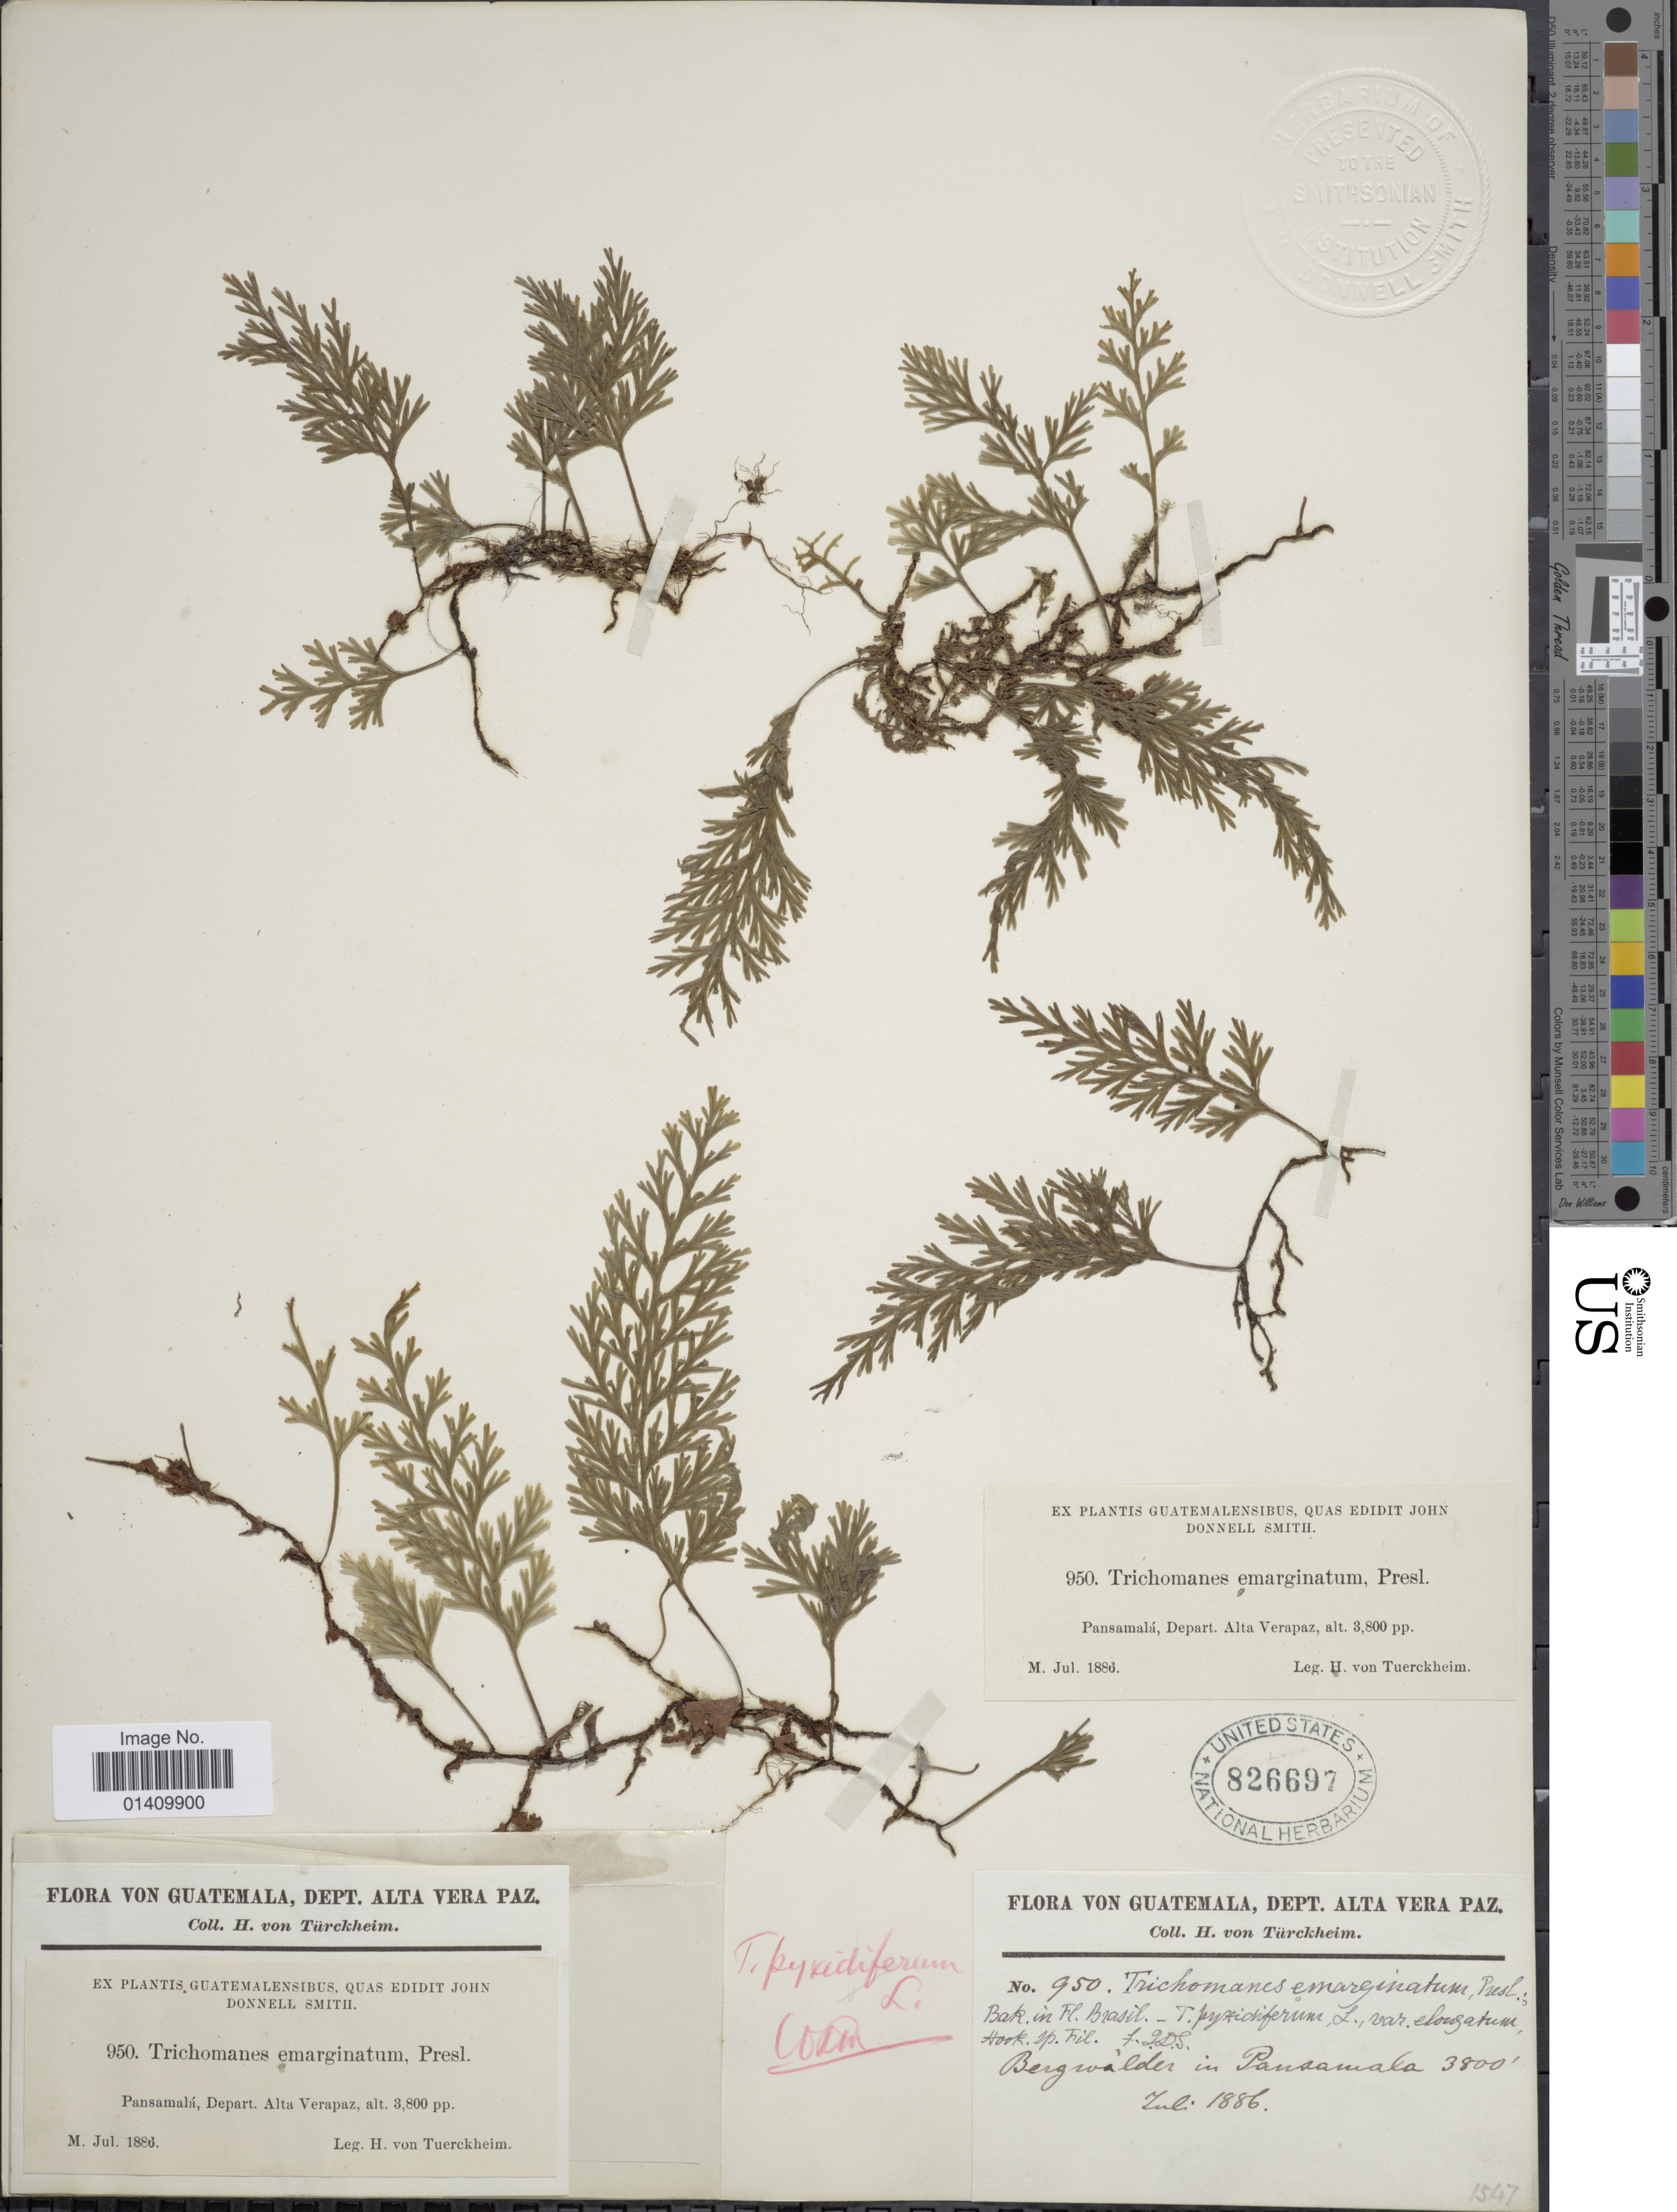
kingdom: Plantae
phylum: Tracheophyta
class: Polypodiopsida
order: Hymenophyllales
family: Hymenophyllaceae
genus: Polyphlebium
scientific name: Polyphlebium pyxidiferum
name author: (L.) Ebihara & Dubuisson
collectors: H. von Tuerckheim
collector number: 950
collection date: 1886-07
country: Guatemala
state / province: Alta Verapaz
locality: Pansamala depart. Alta Verapaz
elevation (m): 1158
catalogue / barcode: US 826697